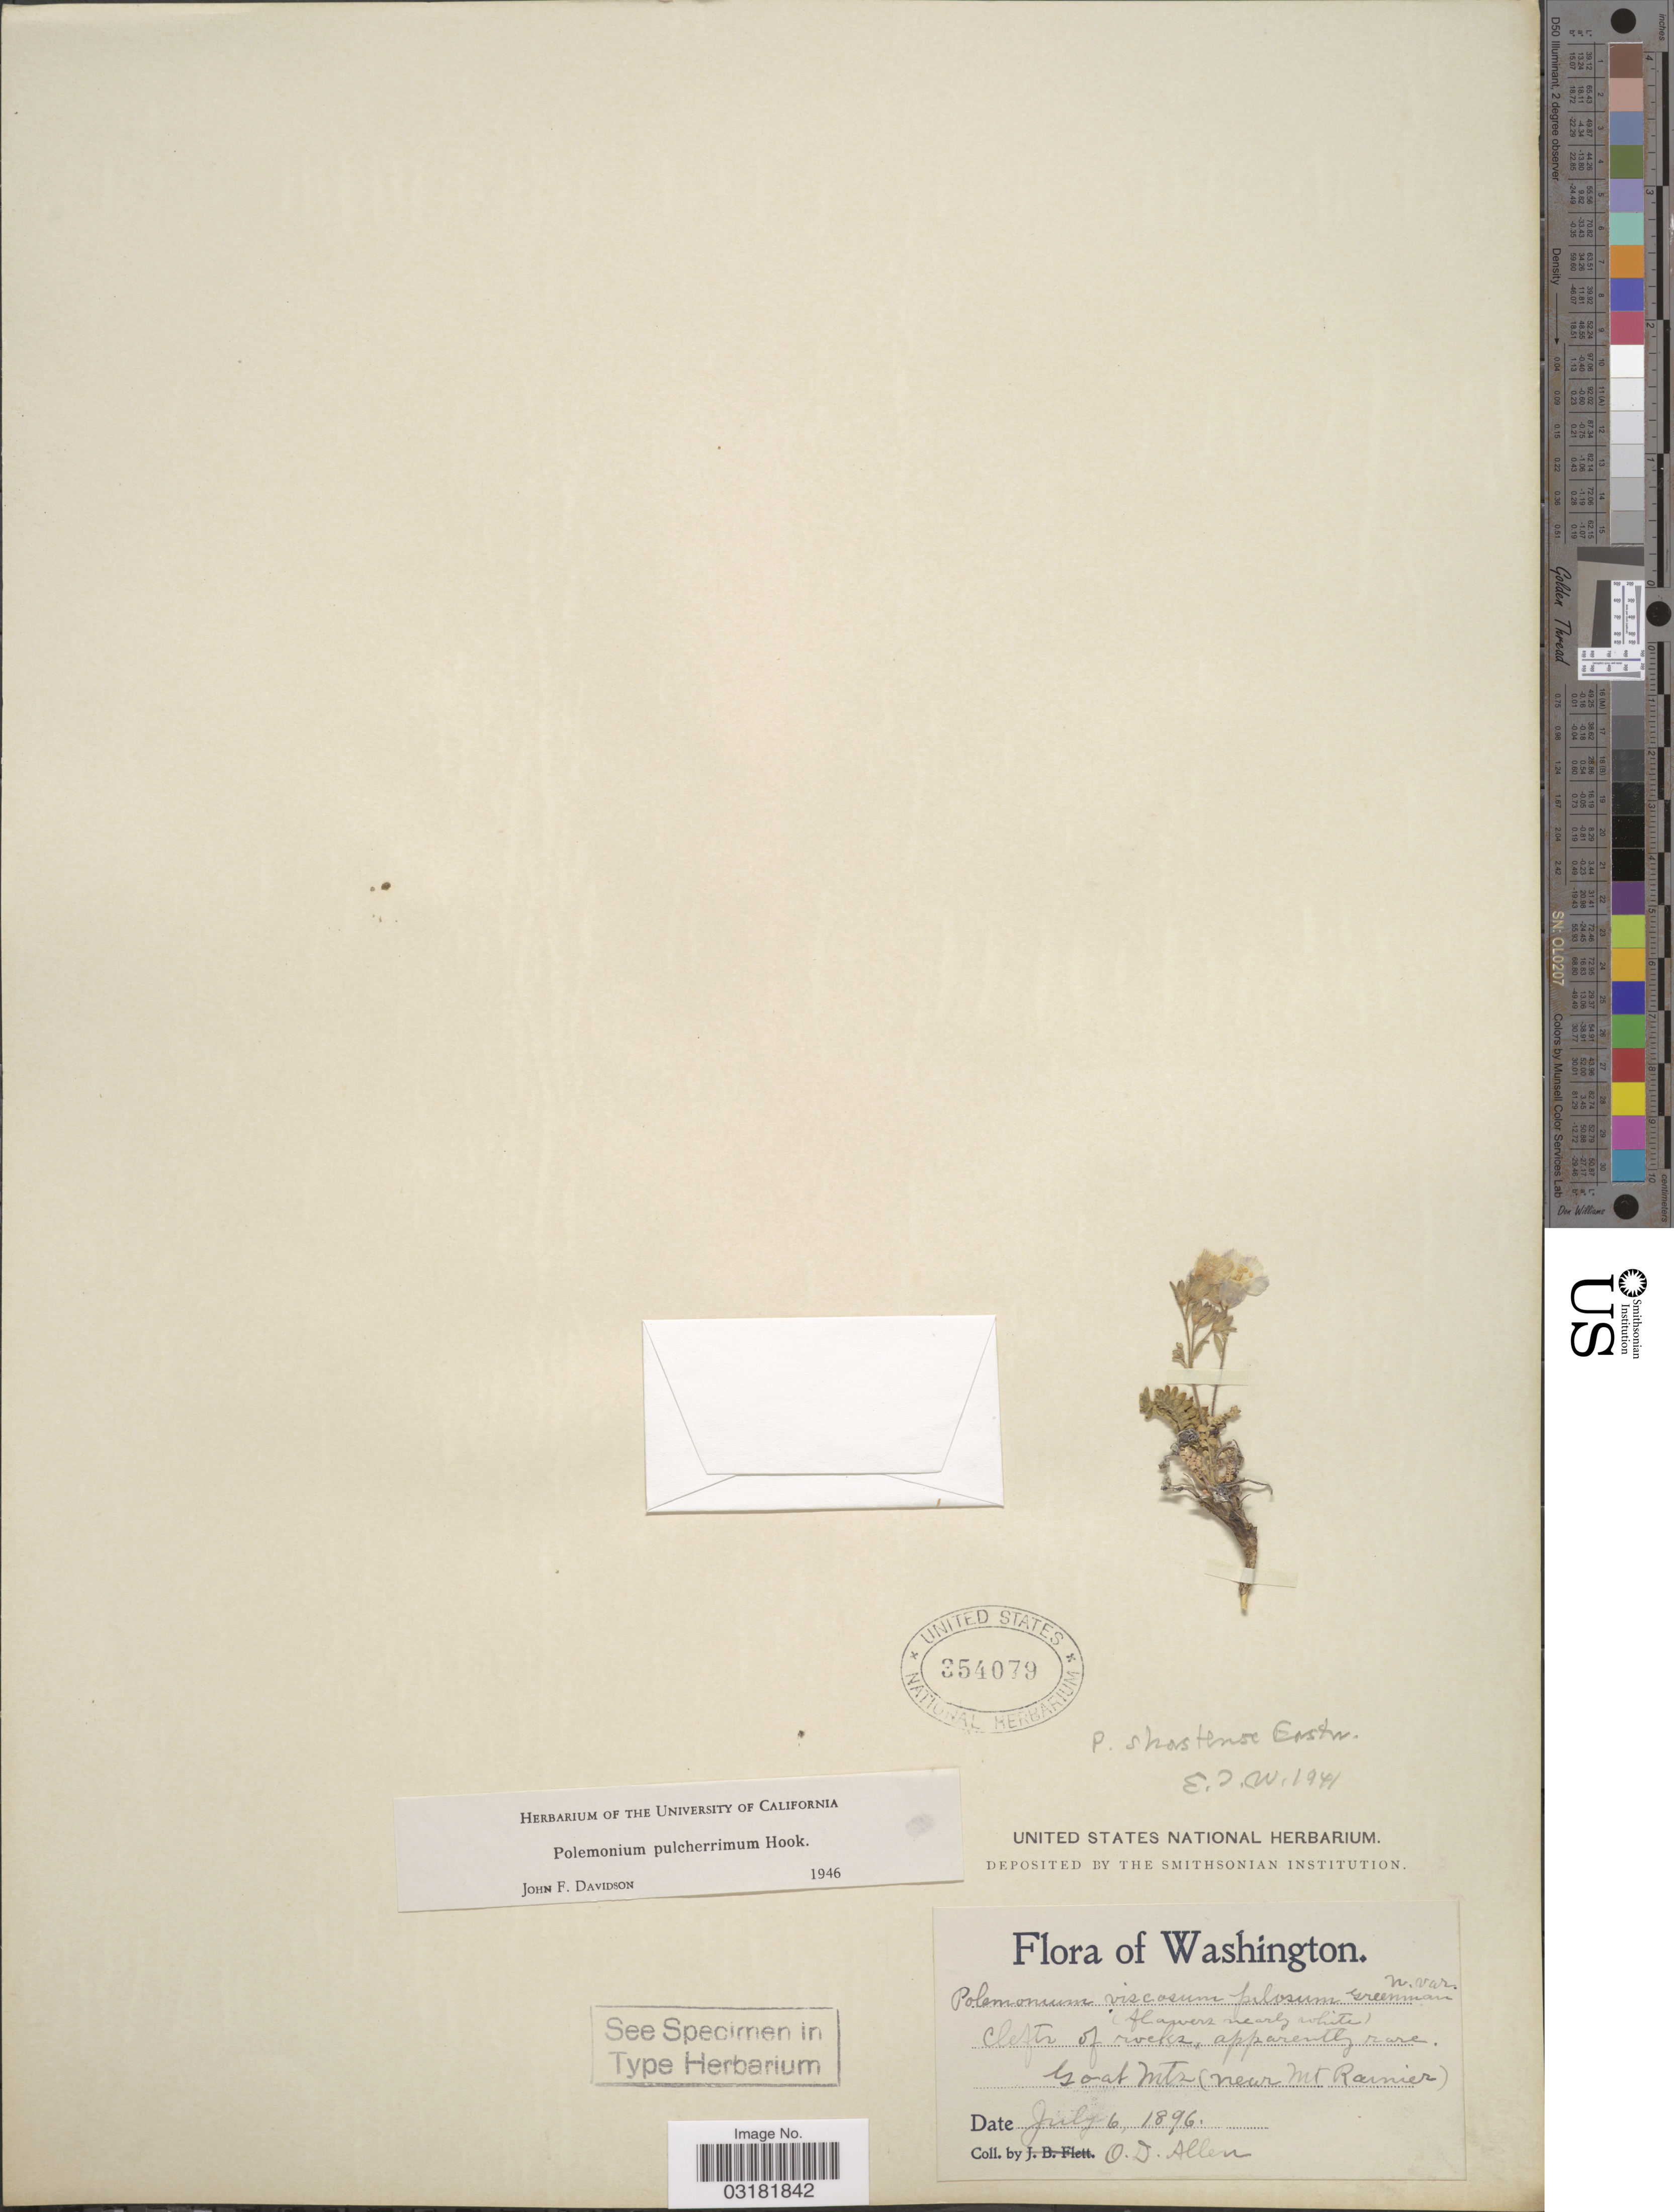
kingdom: Plantae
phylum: Tracheophyta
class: Magnoliopsida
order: Ericales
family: Polemoniaceae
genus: Polemonium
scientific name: Polemonium pulcherrimum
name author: Hook.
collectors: O. D. Allen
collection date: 1896-07-06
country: United States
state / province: Washington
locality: Goat Mts (near Mt Rainier).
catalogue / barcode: US 354079